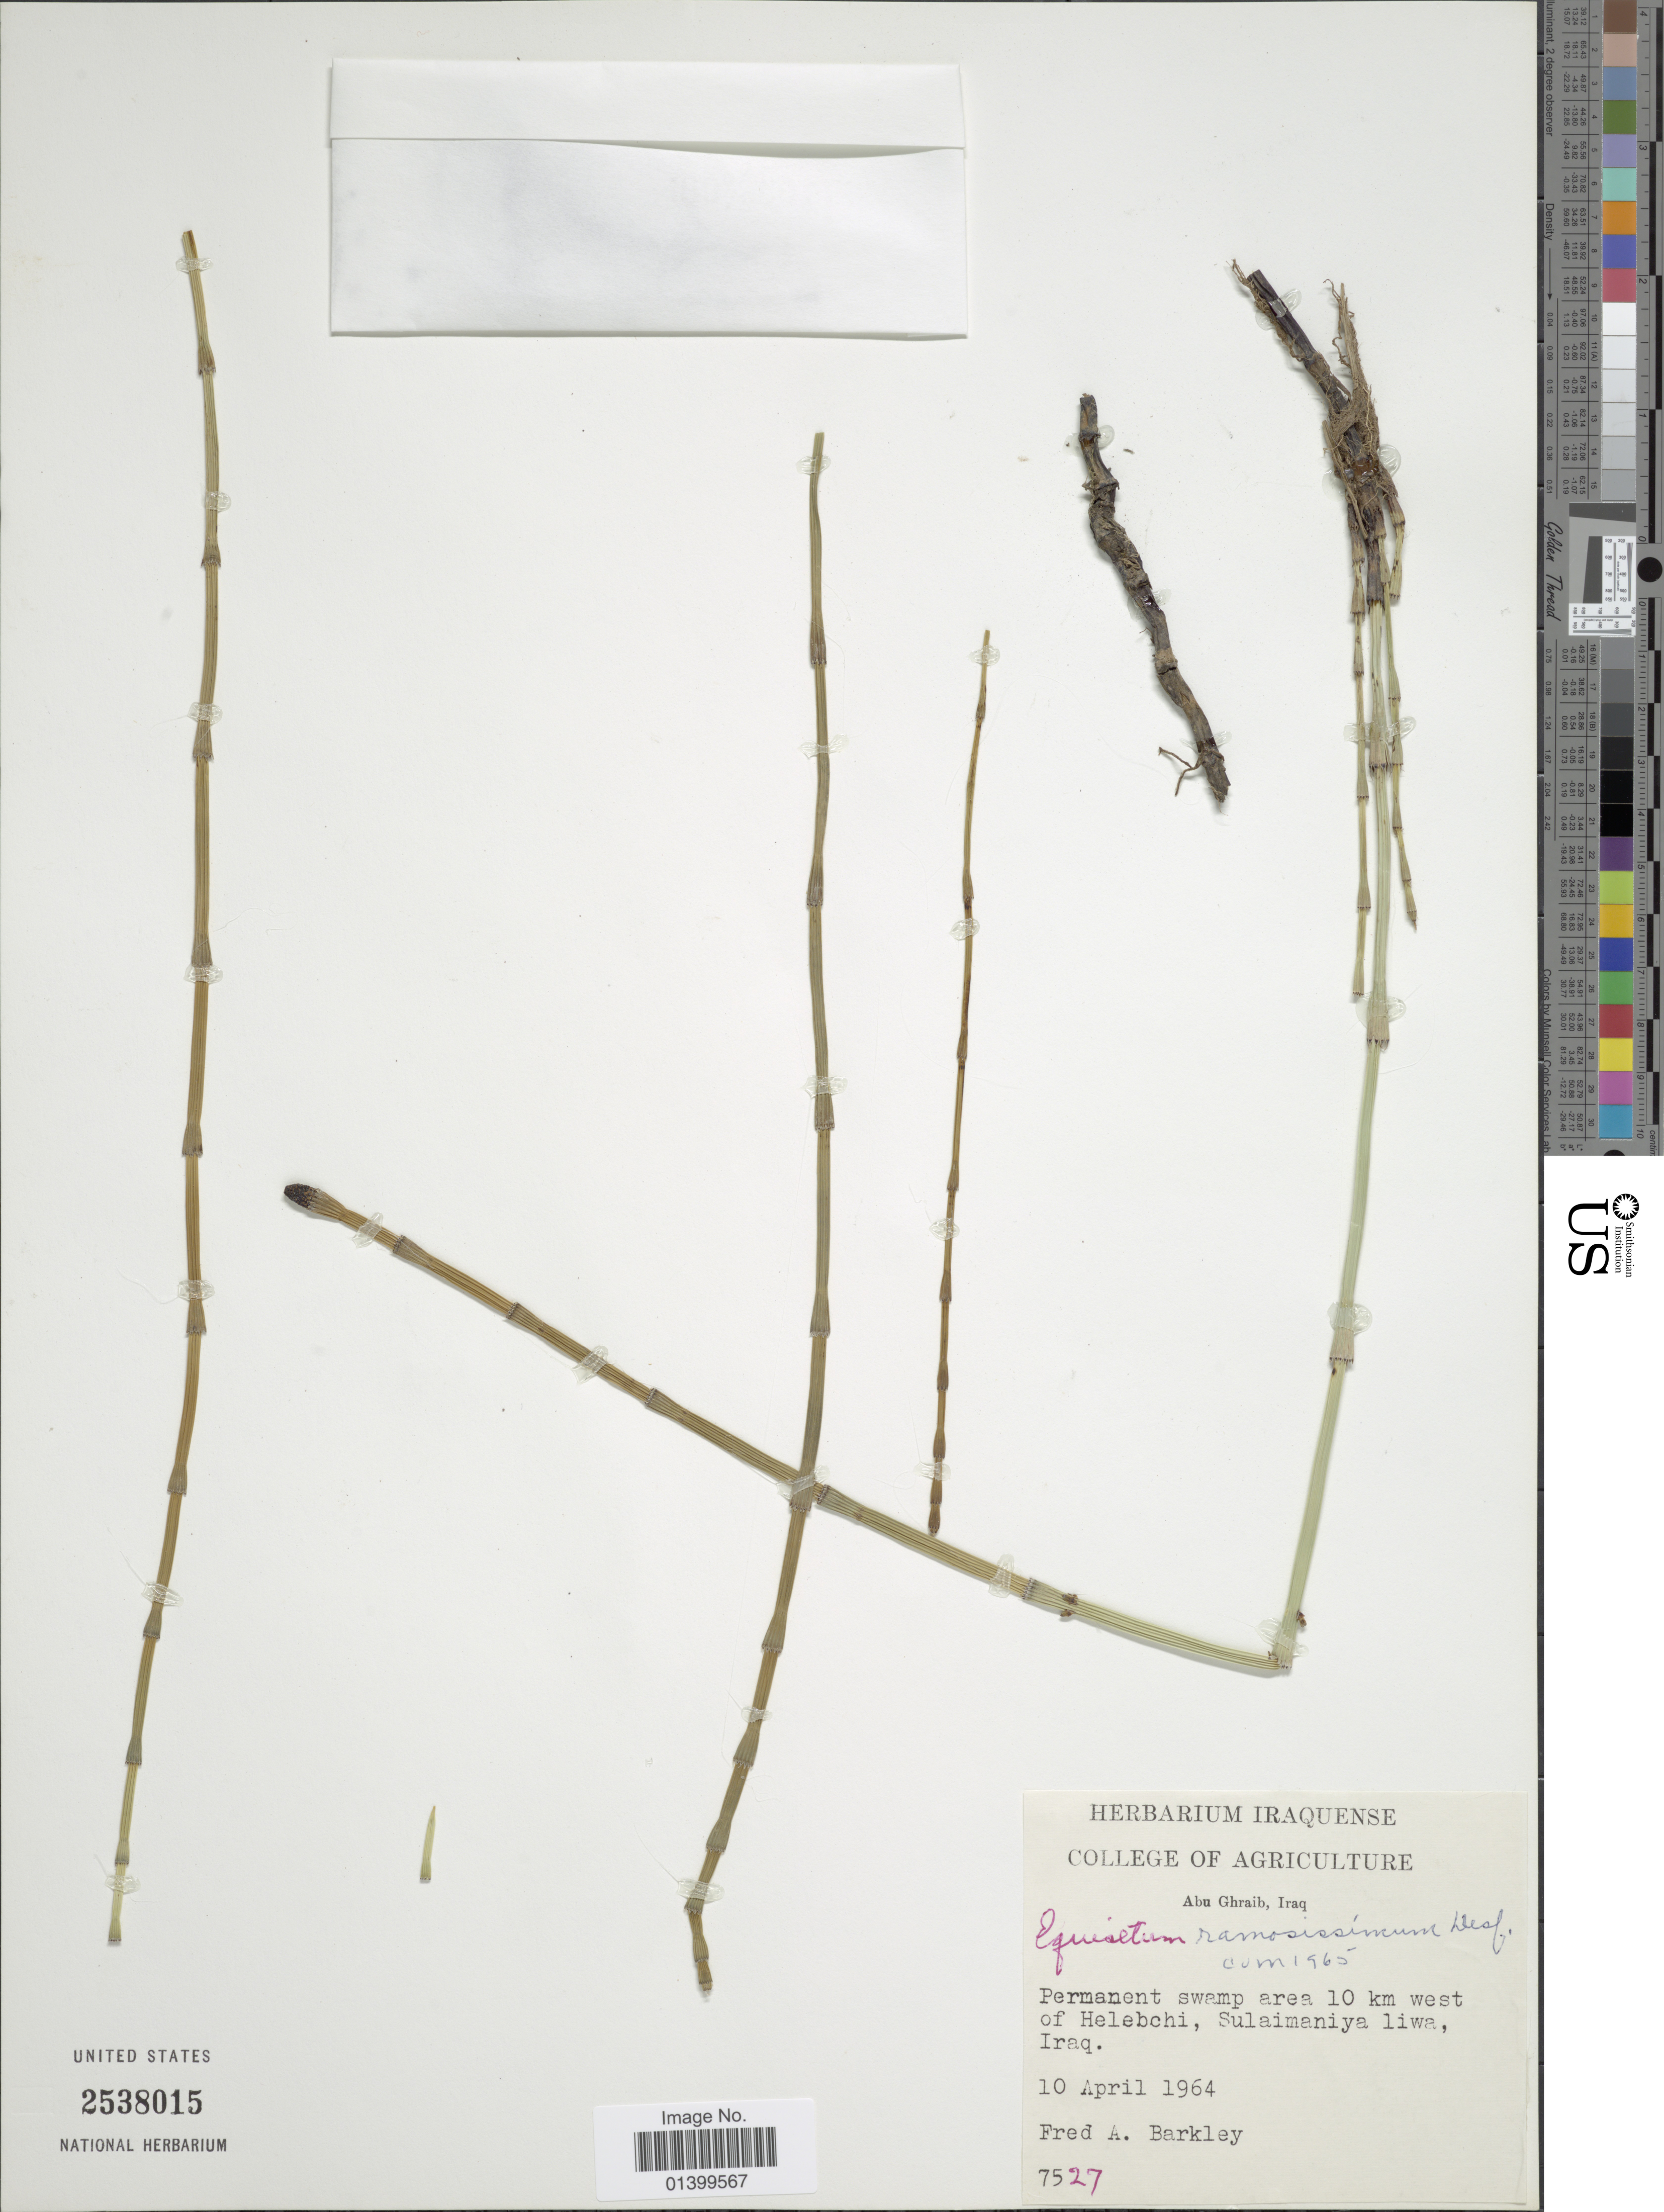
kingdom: Plantae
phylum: Tracheophyta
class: Polypodiopsida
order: Equisetales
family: Equisetaceae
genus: Equisetum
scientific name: Equisetum ramosissimum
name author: Desf.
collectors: F. A. Barkley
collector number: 7527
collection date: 1964-04-10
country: Iraq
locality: Abu Ghraib, Iraq. Permanent swamp area 10 km west of Helebchi, Sulaimaniya liwa.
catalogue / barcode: US 2538015